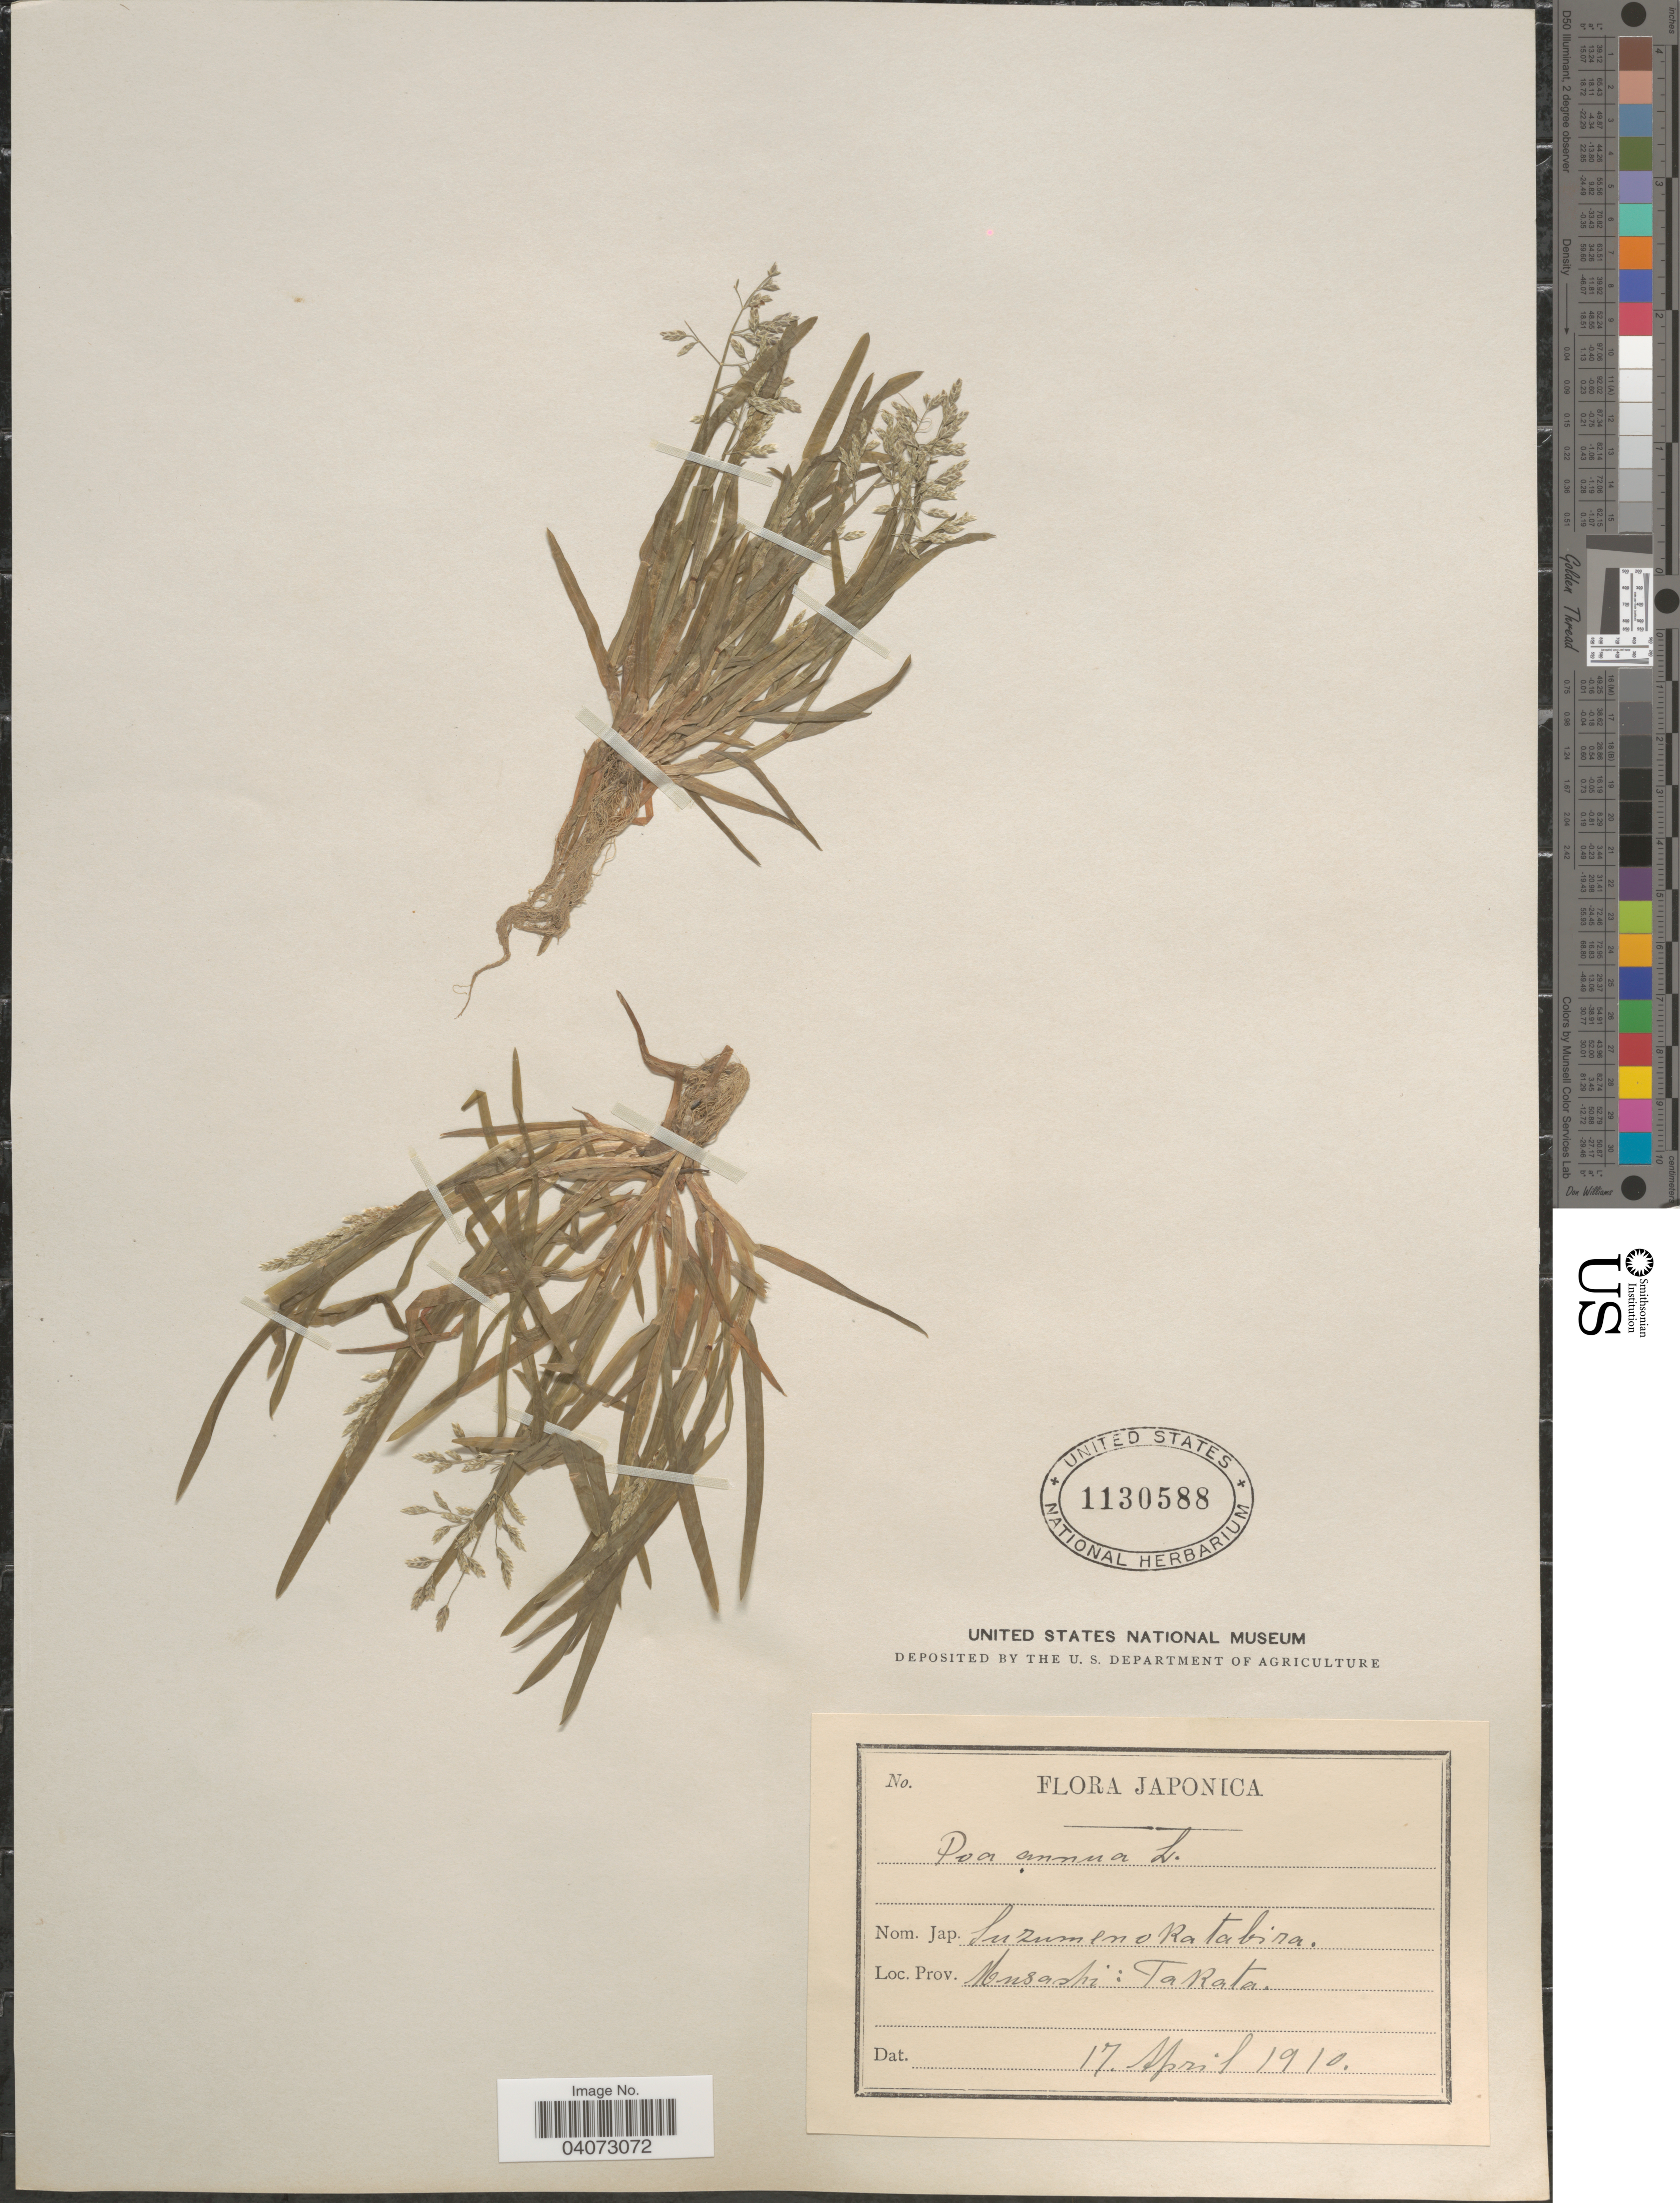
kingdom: Plantae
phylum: Tracheophyta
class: Liliopsida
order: Poales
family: Poaceae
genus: Poa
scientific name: Poa annua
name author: L.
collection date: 1910-04-17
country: Japan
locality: Musashi: Takata.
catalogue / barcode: US 1130588